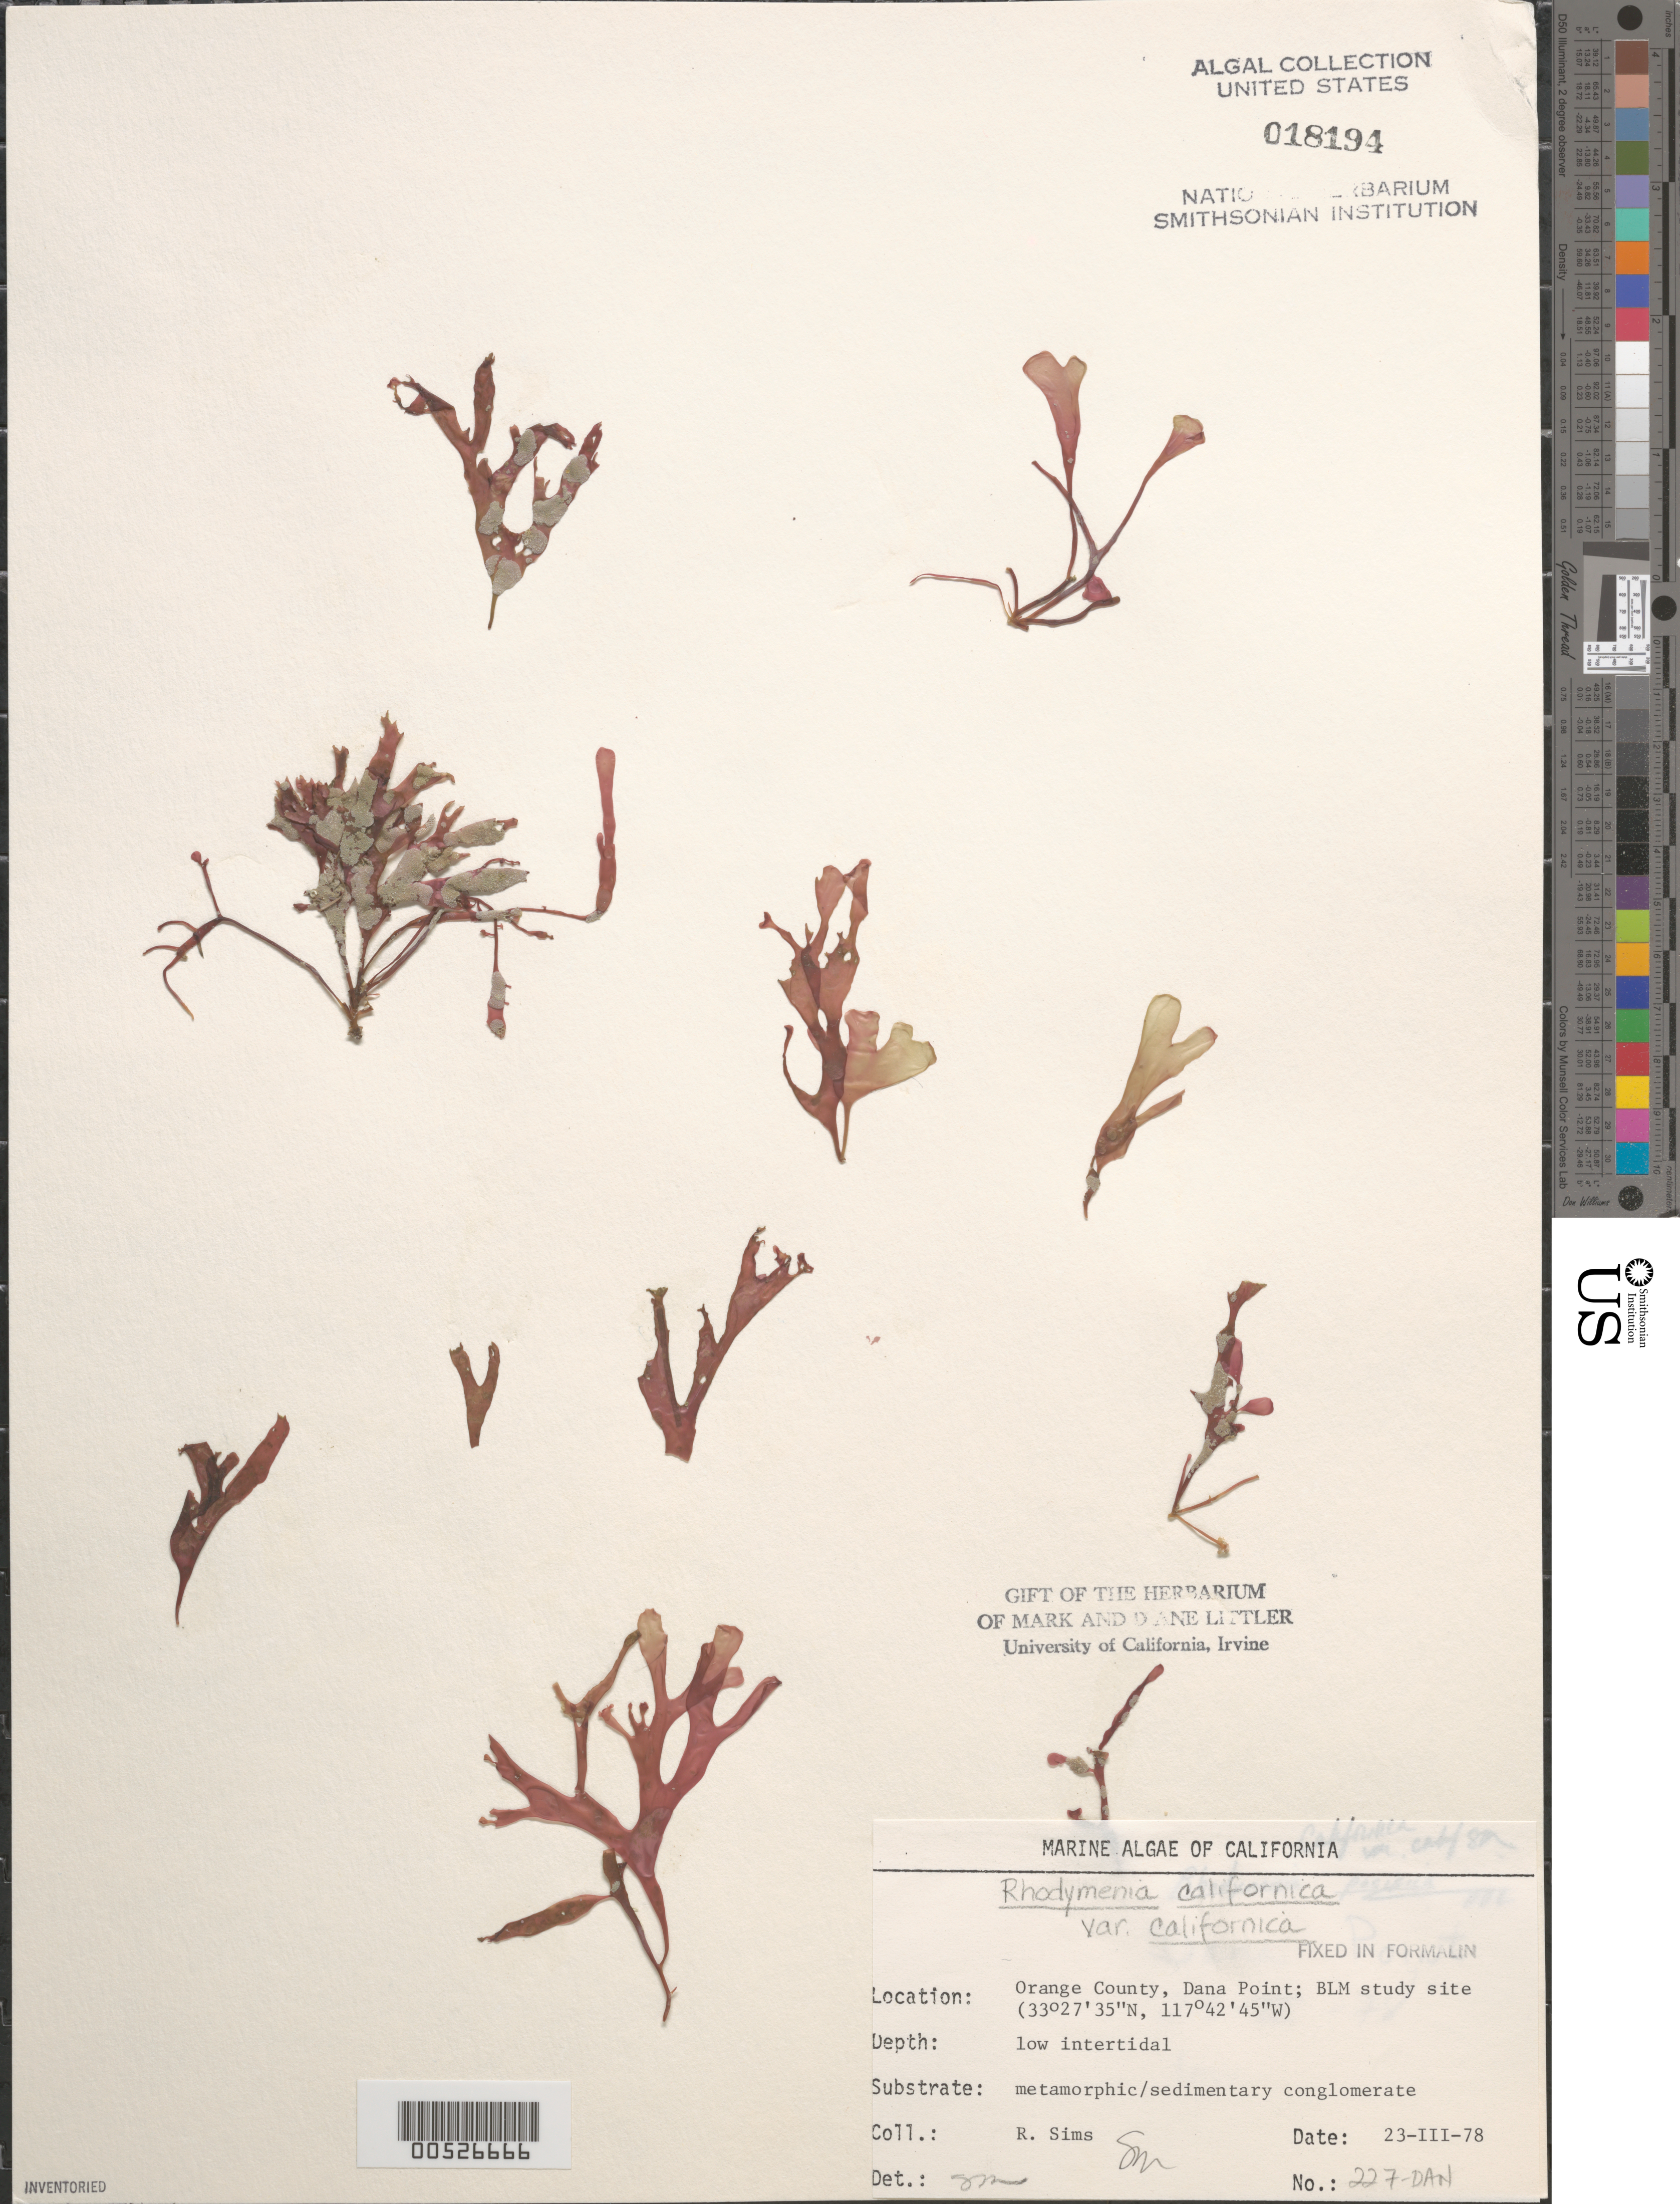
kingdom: Plantae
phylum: Rhodophyta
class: Florideophyceae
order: Rhodymeniales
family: Rhodymeniaceae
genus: Rhodymenia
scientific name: Rhodymenia californica var. californica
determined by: Murray, S. N.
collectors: R. H. Sims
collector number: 227-dan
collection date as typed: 23 Mar 1978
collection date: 1978-03-23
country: United States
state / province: California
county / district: Orange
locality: Dana Point, 1 km north of marina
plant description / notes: BLM-SOCALBIGHT Rocky Intertidal Survey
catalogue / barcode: US 18194